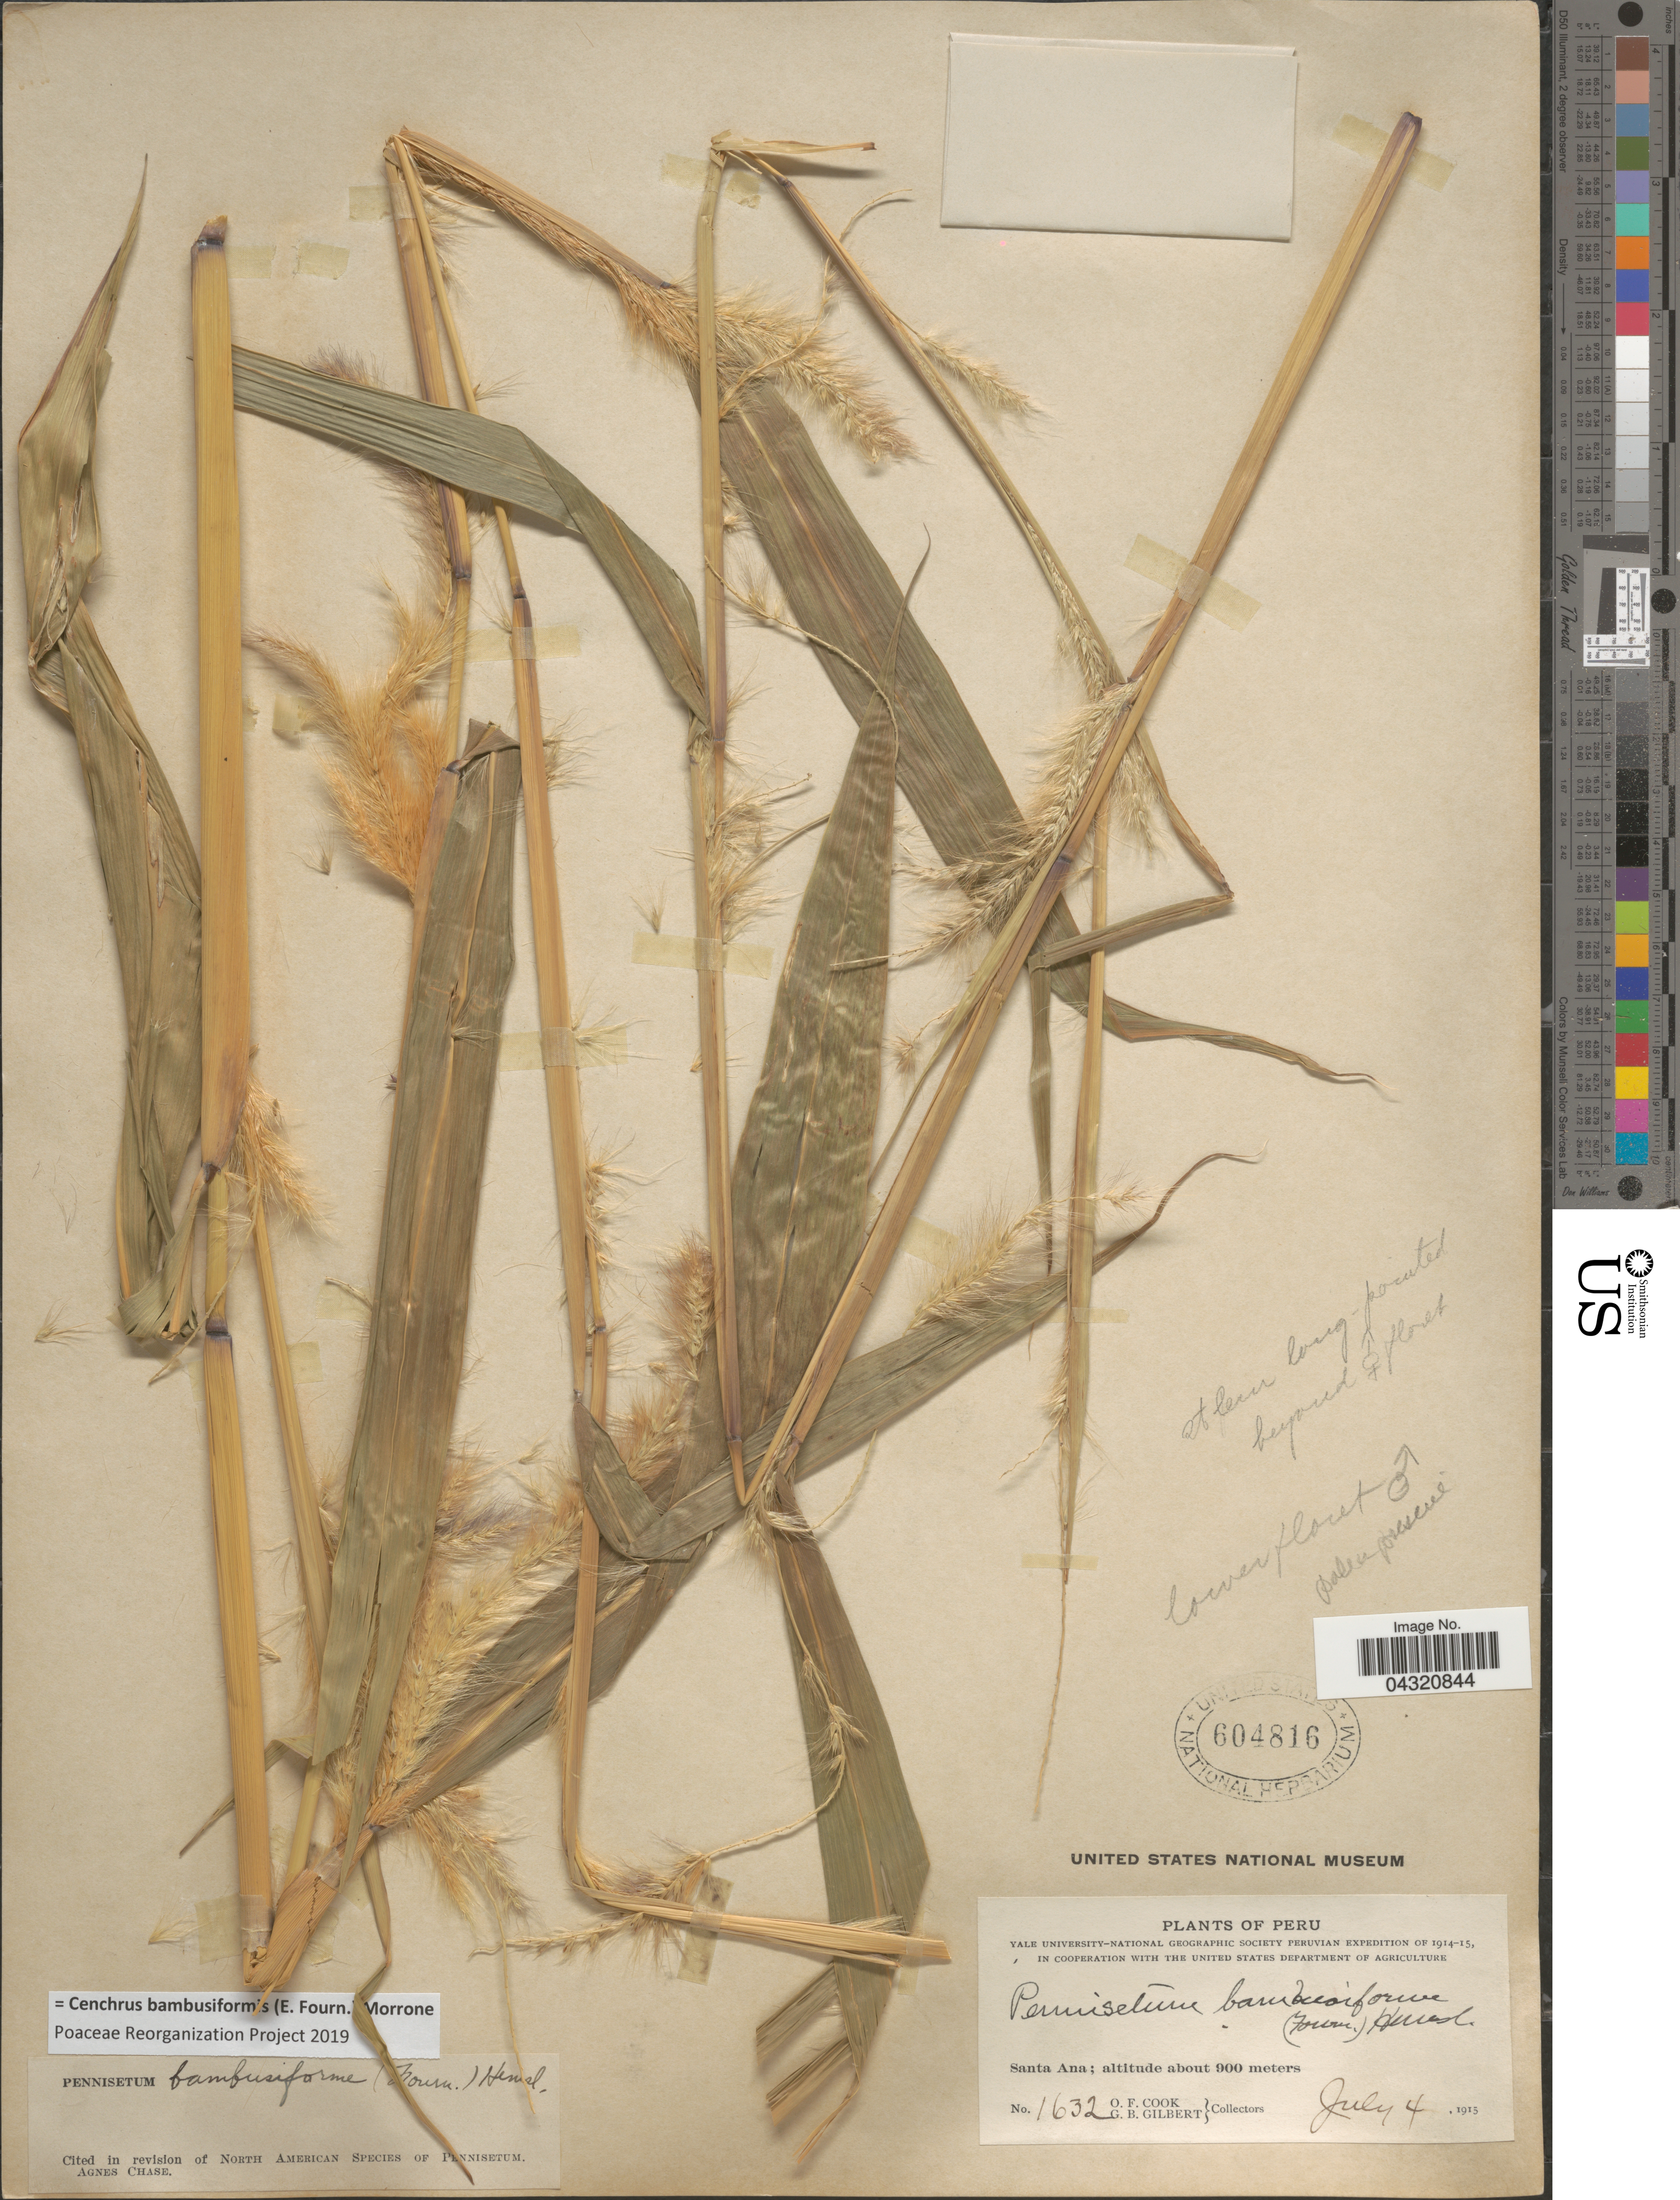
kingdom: Plantae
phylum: Tracheophyta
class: Liliopsida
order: Poales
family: Poaceae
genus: Cenchrus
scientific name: Cenchrus bambusiformis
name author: (E. Fourn.) Morrone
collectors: O. F. Cook & G. B. Gilbert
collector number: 1632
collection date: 1915-07-04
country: Peru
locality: Yale University-National Geographic Society Peruvian Expedition of 1914-15, in cooperation with the United States Department of Agriculture. Santa Ana.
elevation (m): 900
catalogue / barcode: US 604816